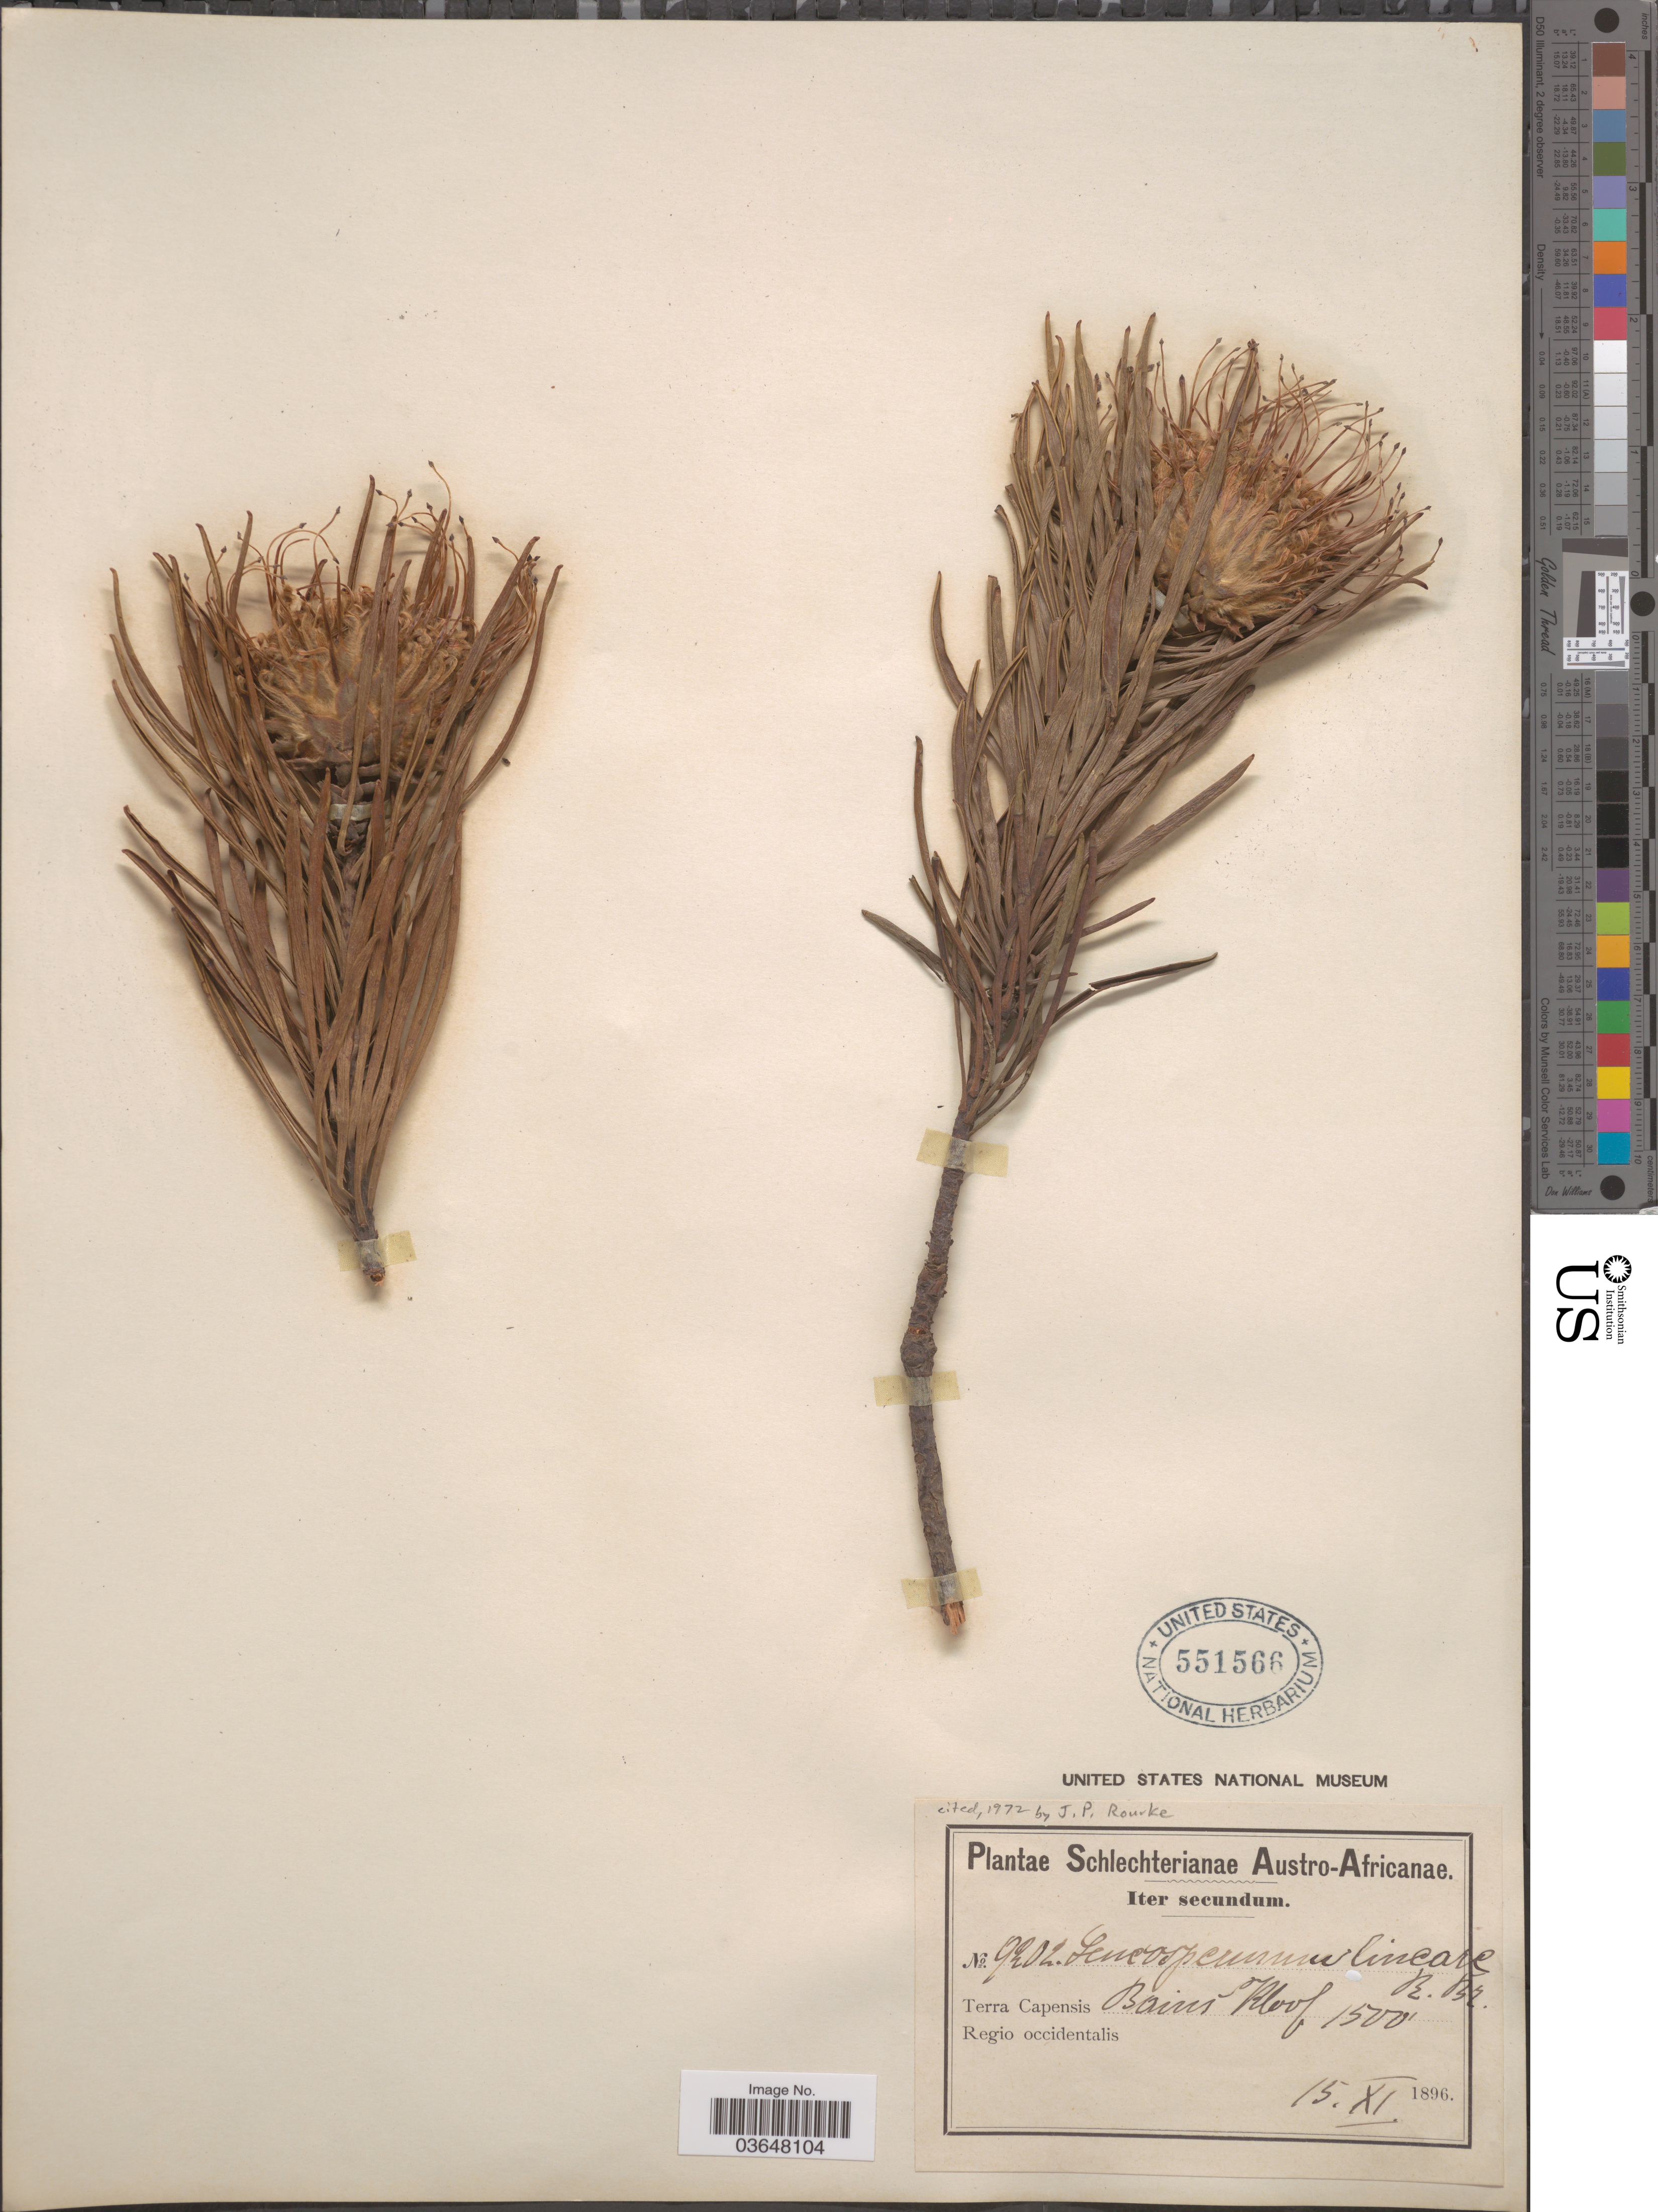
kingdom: Plantae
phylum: Tracheophyta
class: Magnoliopsida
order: Proteales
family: Proteaceae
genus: Leucospermum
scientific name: Leucospermum lineare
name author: R. Br.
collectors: Schlechter, --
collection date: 1896-11-15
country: South Africa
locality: Austro-Africanae. Terra Capensis Bains Kloof. Regio occidentalis.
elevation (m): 457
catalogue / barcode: US 551566